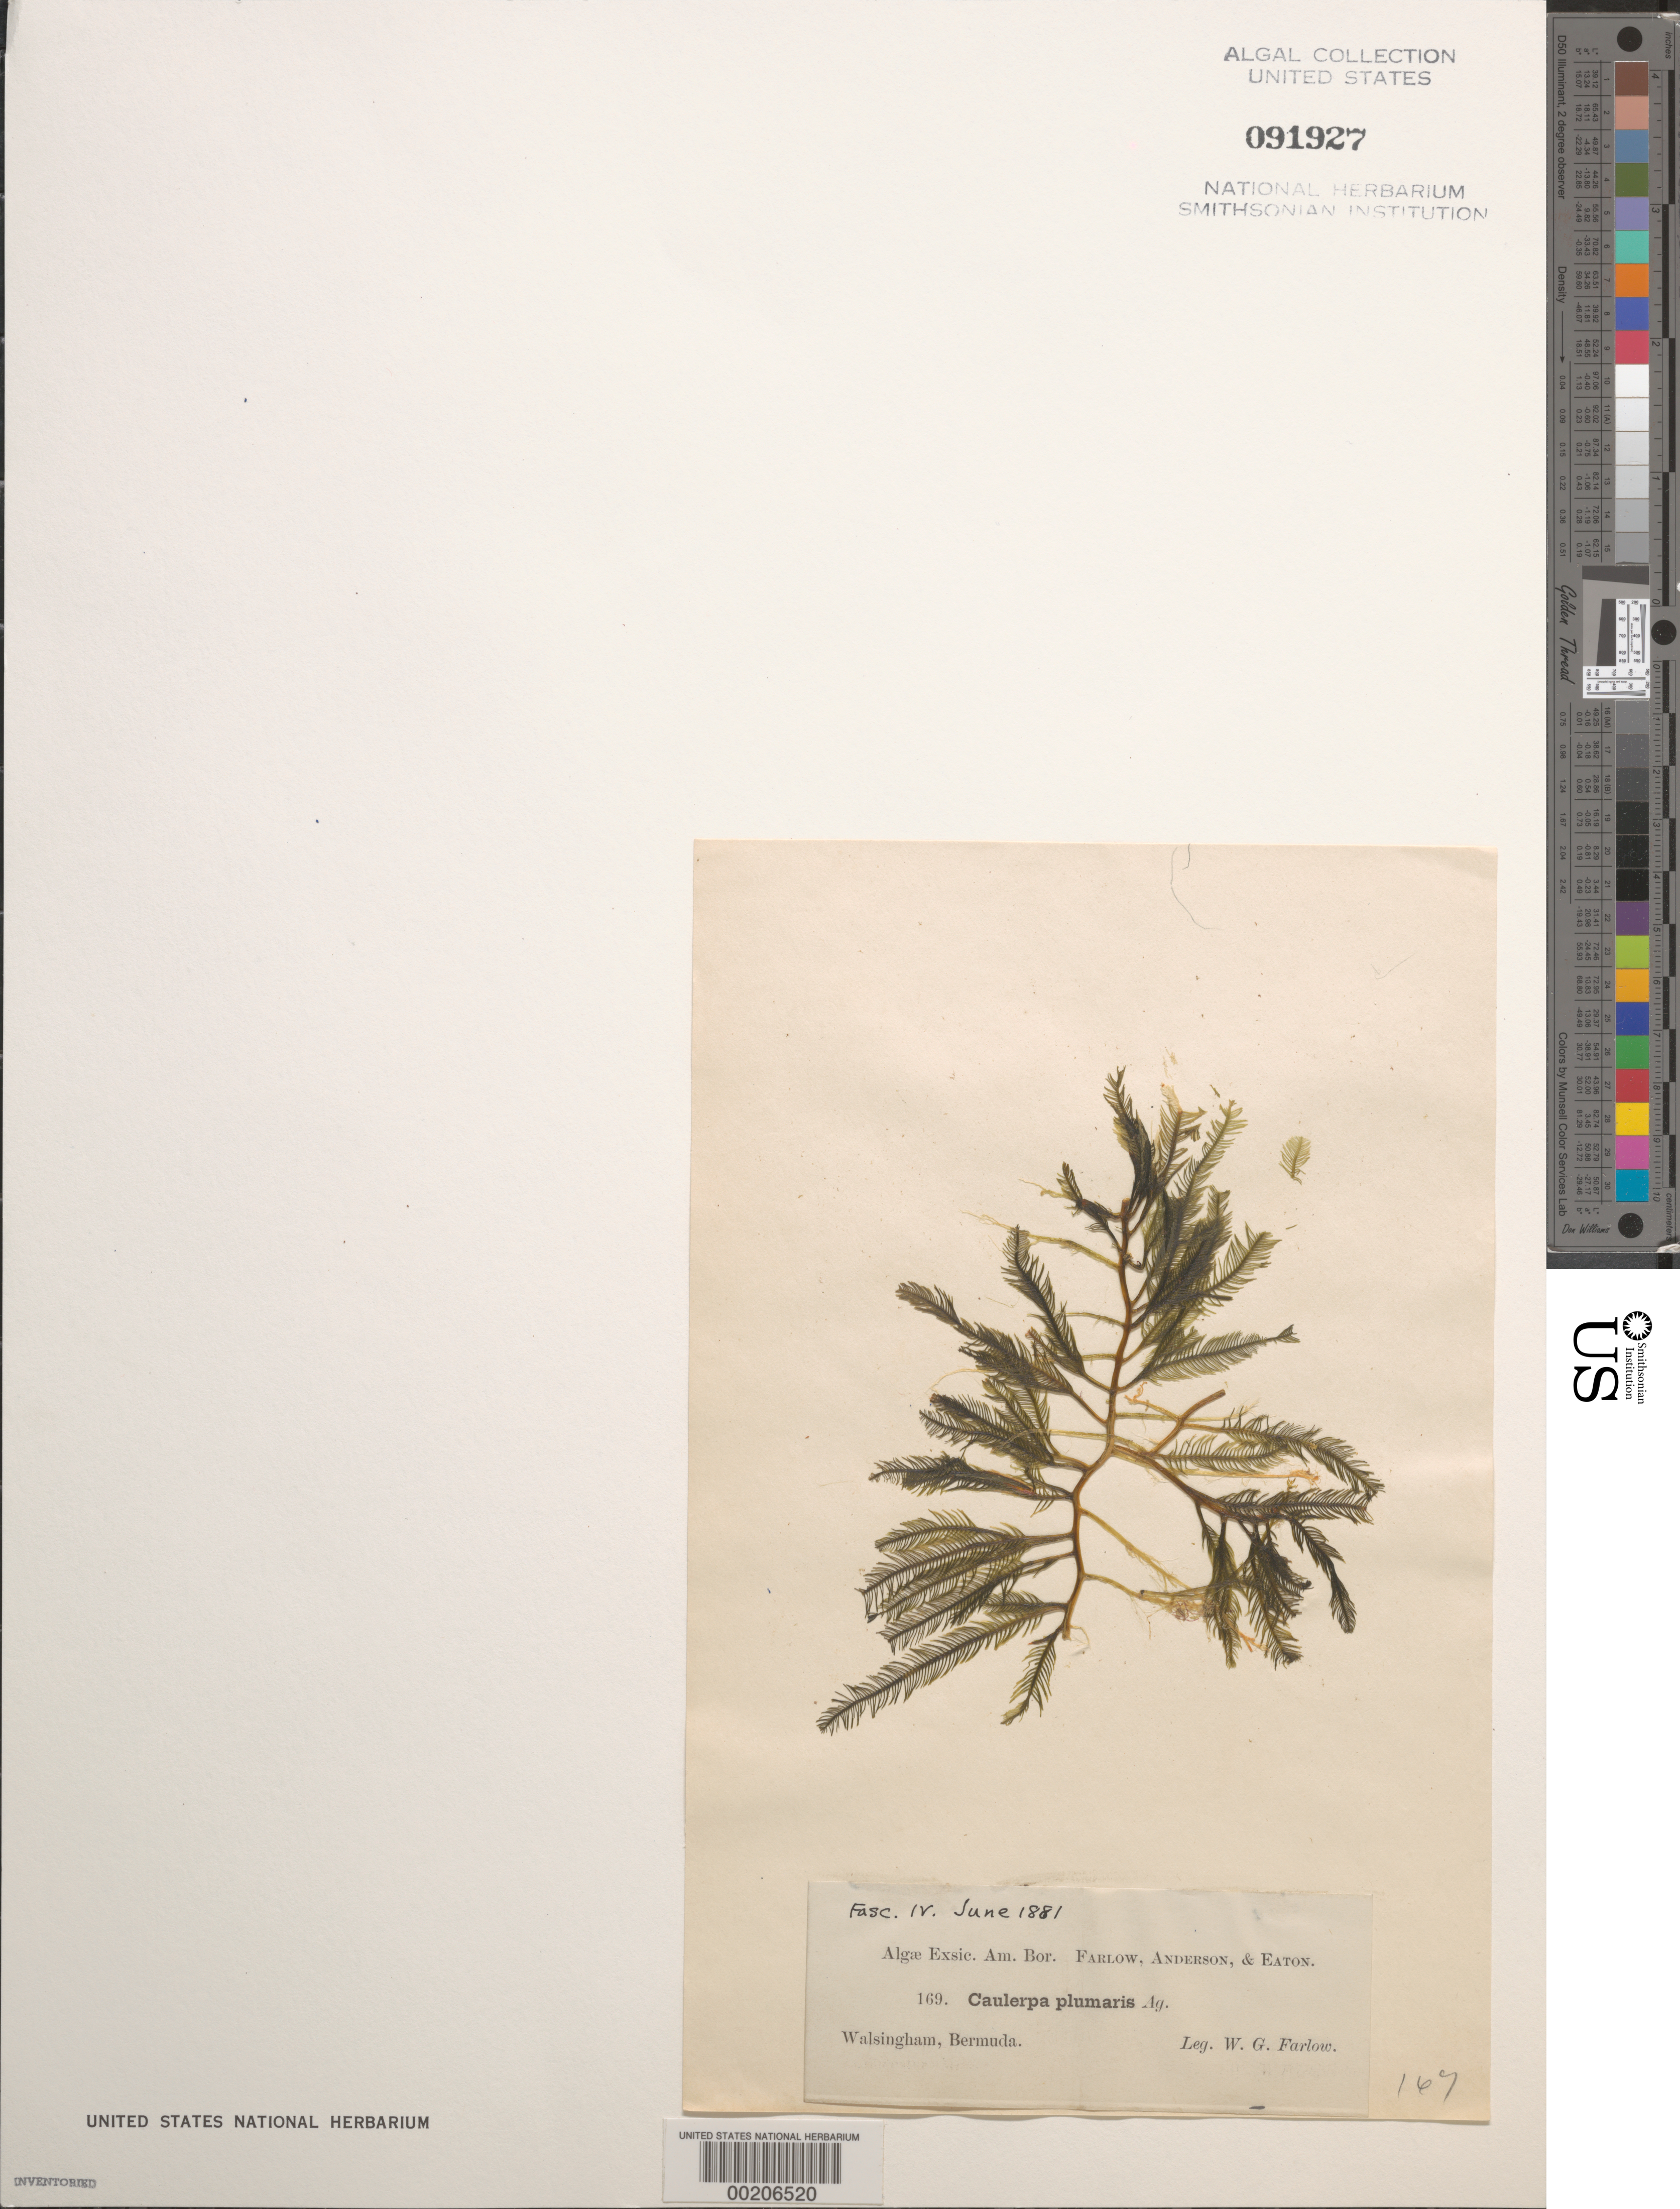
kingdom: Plantae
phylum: Chlorophyta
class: Ulvophyceae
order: Bryopsidales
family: Caulerpaceae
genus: Caulerpa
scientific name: Caulerpa sertularioides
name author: (S.G. Gmel.) M. Howe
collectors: W. G. Farlow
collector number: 169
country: Bermuda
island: Bermuda Island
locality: Walsingham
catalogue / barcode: US 91927